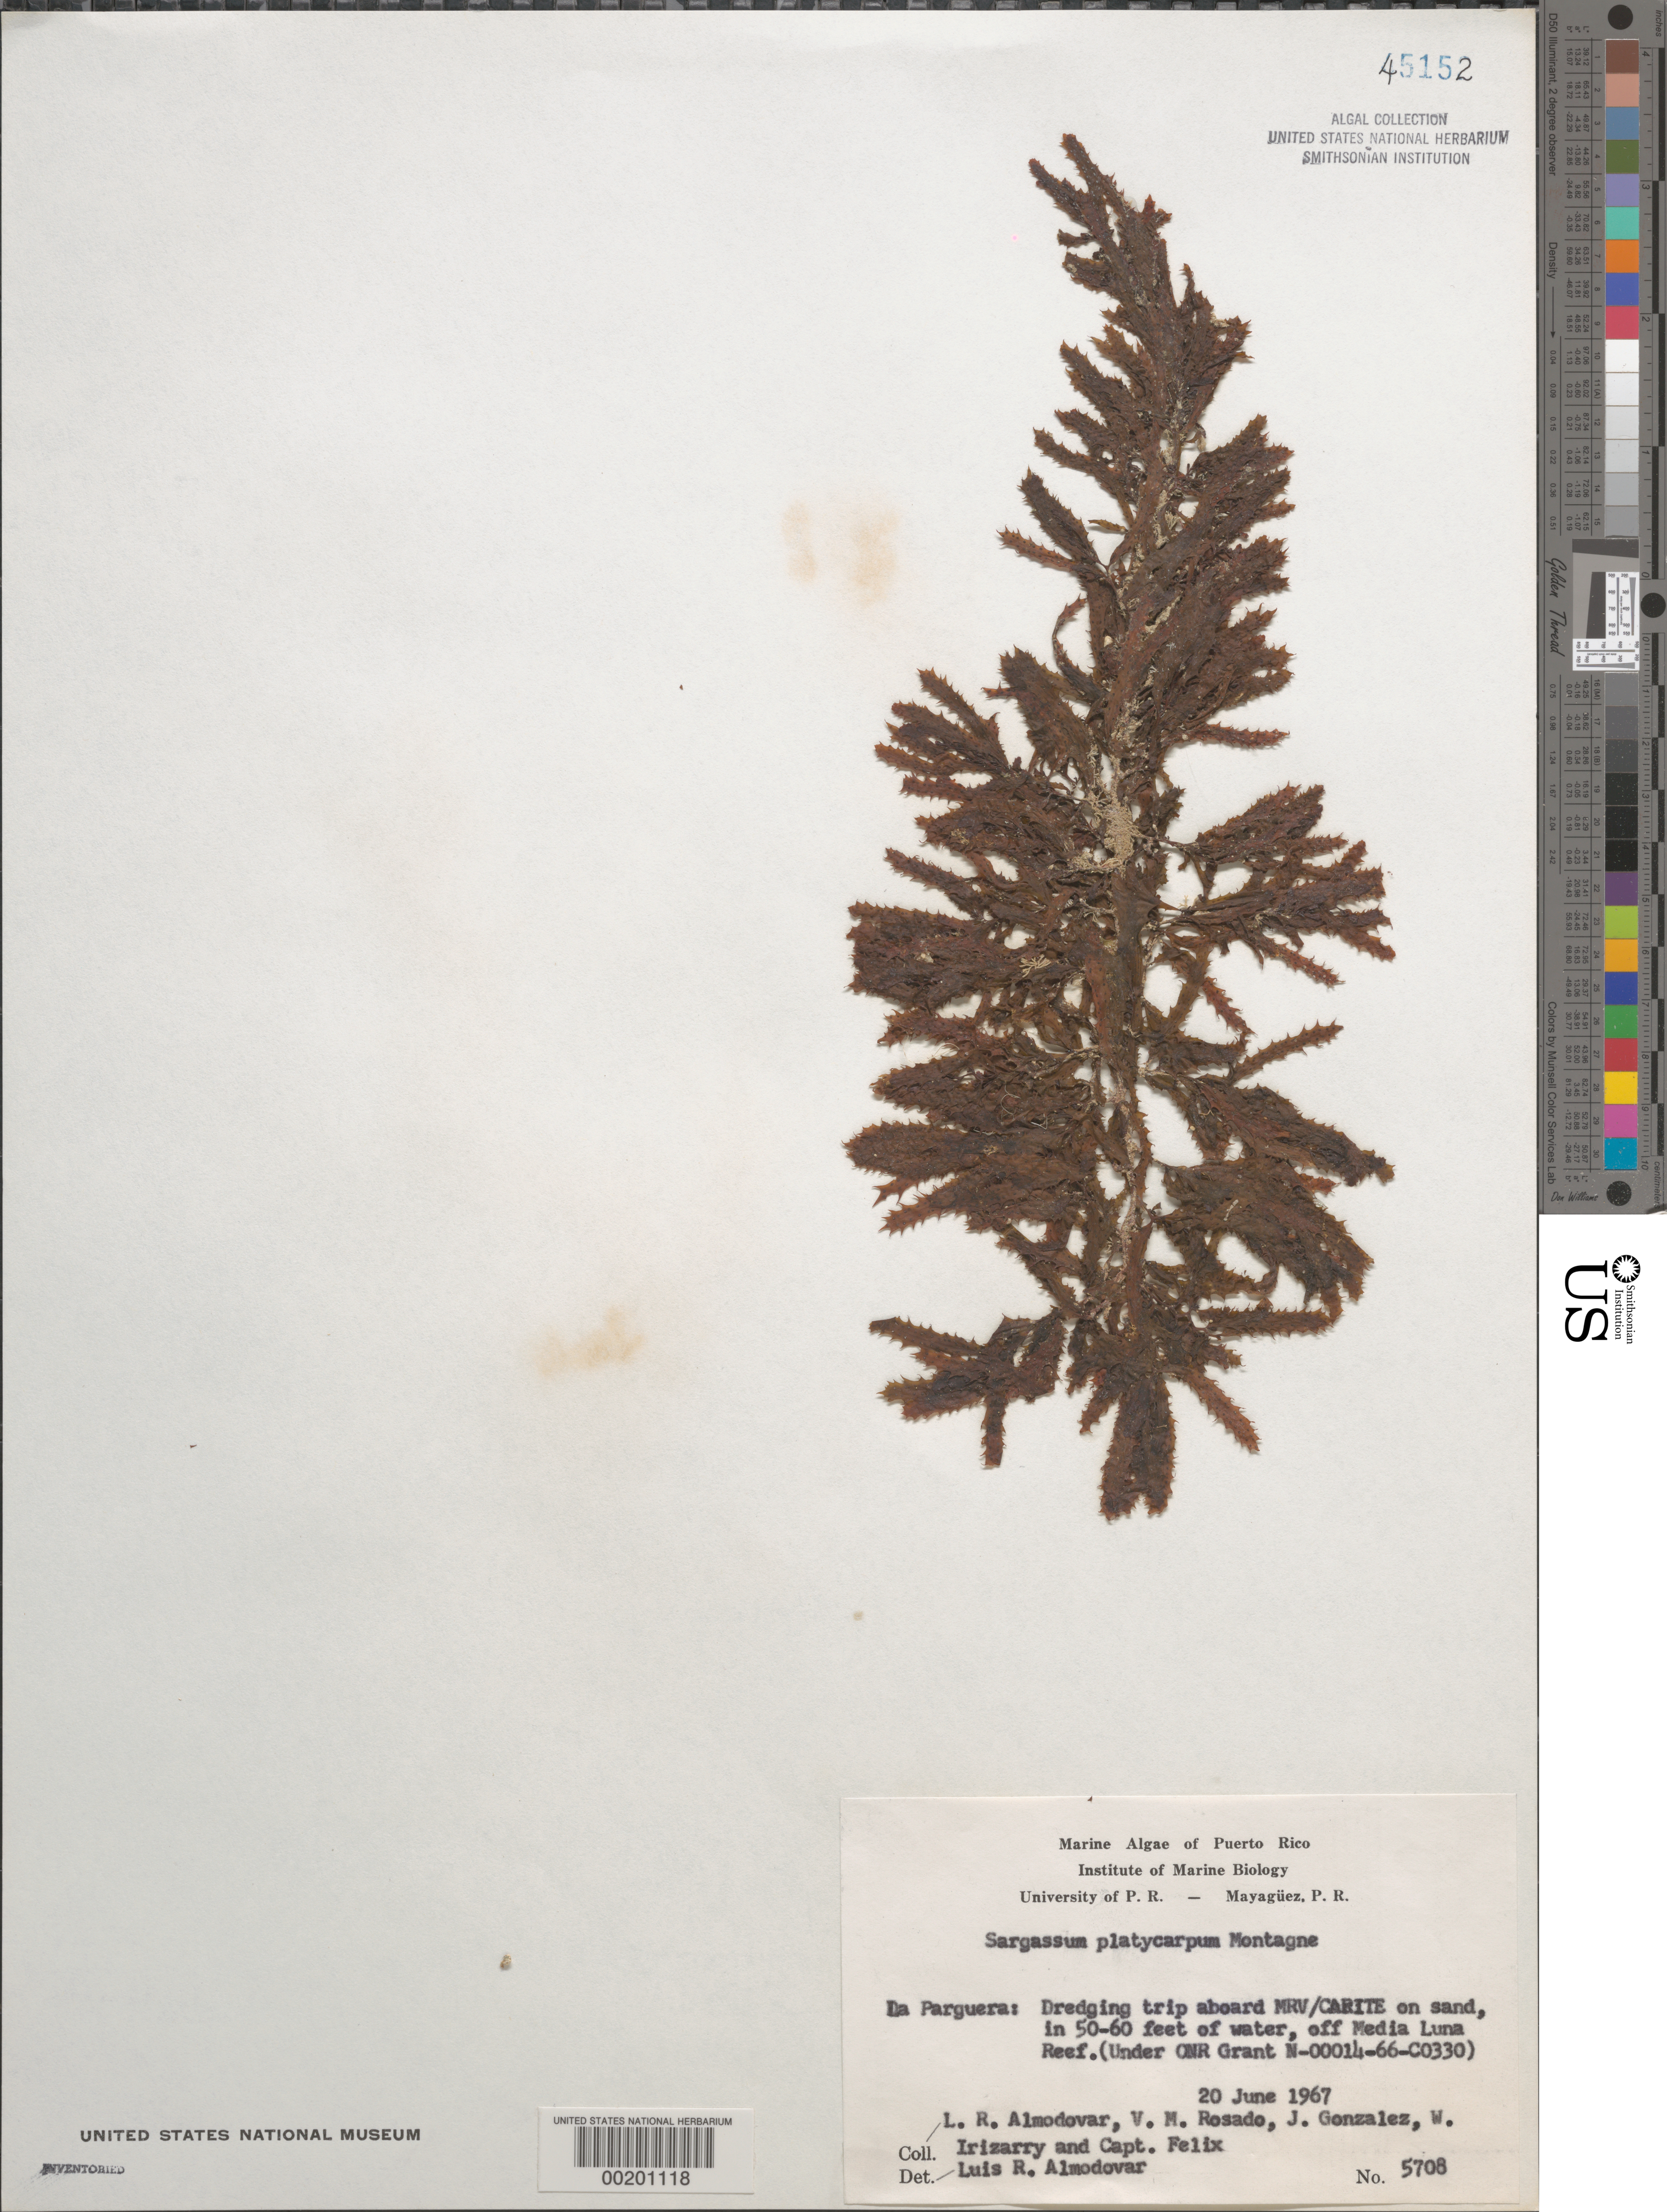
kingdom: Chromista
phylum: Ochrophyta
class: Phaeophyceae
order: Fucales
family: Sargassaceae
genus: Sargassum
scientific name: Sargassum platycarpum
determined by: Almodovar, L. R.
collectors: L. Almodovar, V. Rosado, J. Gonzales, W. Irizarry & C. Felix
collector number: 5708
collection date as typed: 20 Jun 1967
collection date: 1967-06-20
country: Puerto Rico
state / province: Lajas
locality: La Parguera, off Media Luna Reef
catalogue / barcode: US 45152